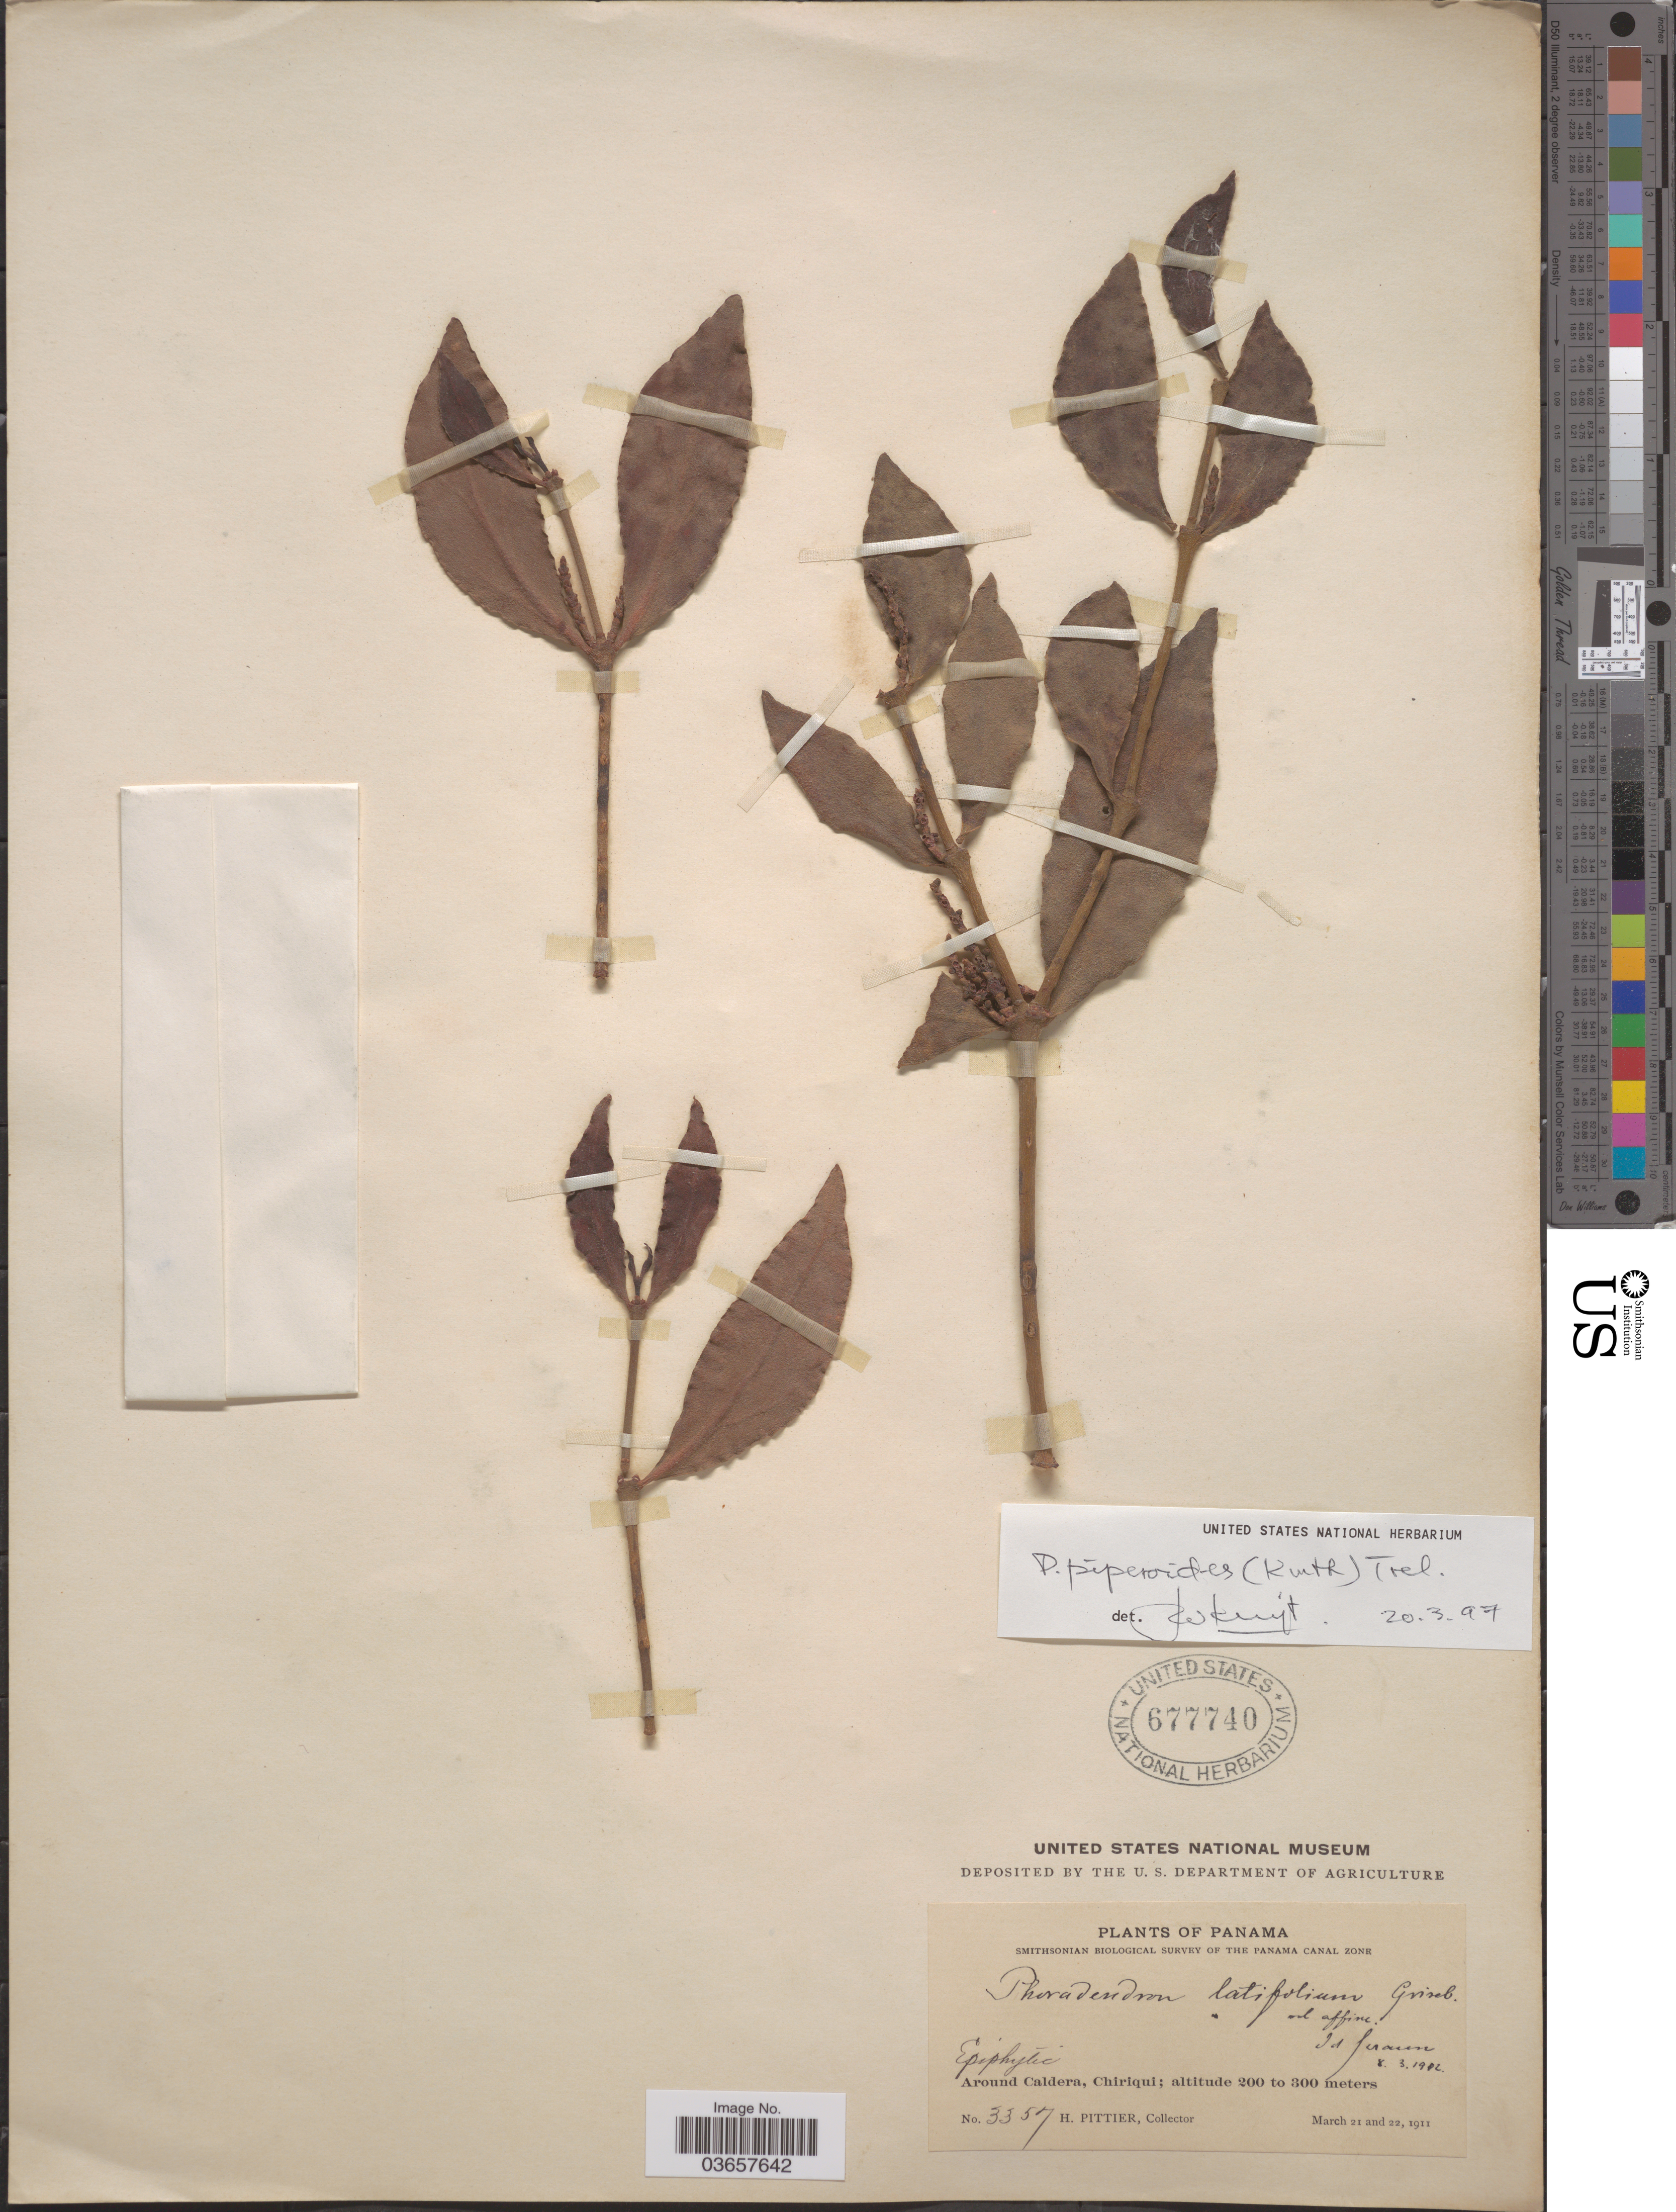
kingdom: Plantae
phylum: Tracheophyta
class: Magnoliopsida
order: Santalales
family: Viscaceae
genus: Phoradendron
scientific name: Phoradendron piperoides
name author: (Kunth) Trel.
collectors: H. F. Pittier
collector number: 3357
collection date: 1911-03-21/1911-03-22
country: Panama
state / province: Chiriqui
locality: The Panama Canal Zone. Around Caldera.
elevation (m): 200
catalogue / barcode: US 677740